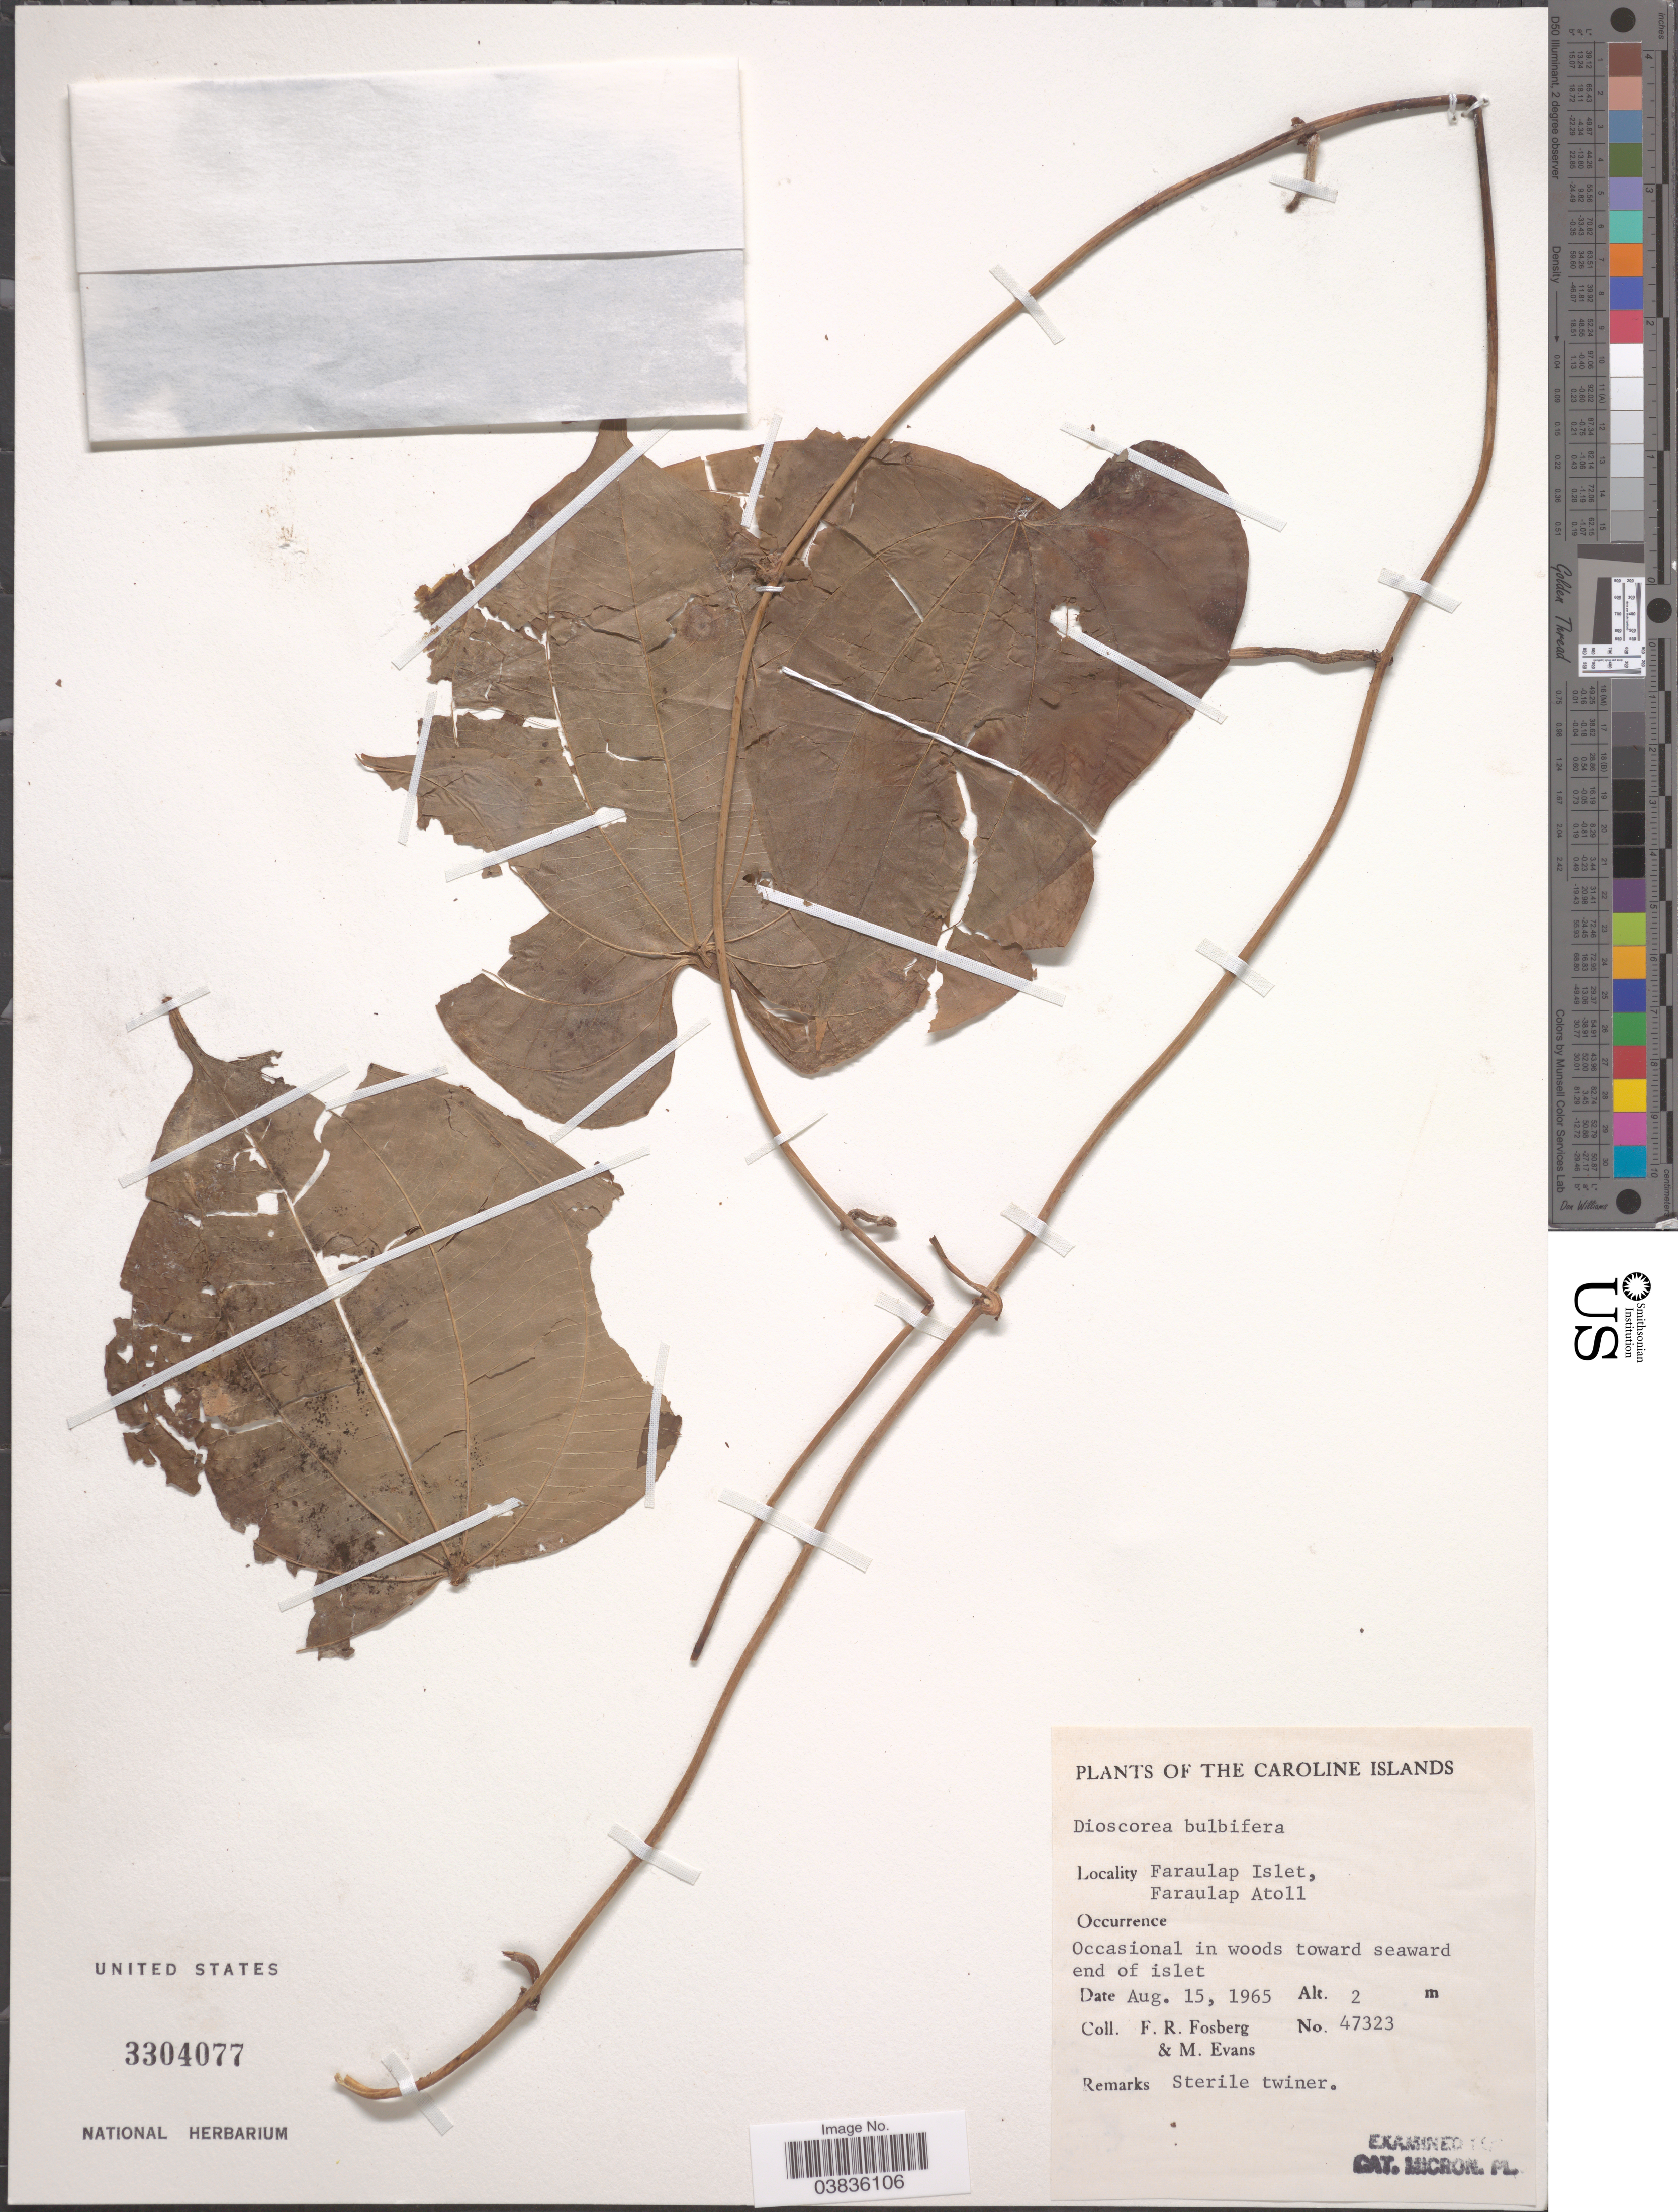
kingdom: Plantae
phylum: Tracheophyta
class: Liliopsida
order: Dioscoreales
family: Dioscoreaceae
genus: Dioscorea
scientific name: Dioscorea bulbifera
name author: L.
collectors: F. R. Fosberg & M. Evans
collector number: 47323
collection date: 1965-08-15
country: Micronesia, Federated States of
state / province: Yap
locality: The Caroline Islands. Faraulap Islet, Faraulap Atoll.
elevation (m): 2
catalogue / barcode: US 3304077